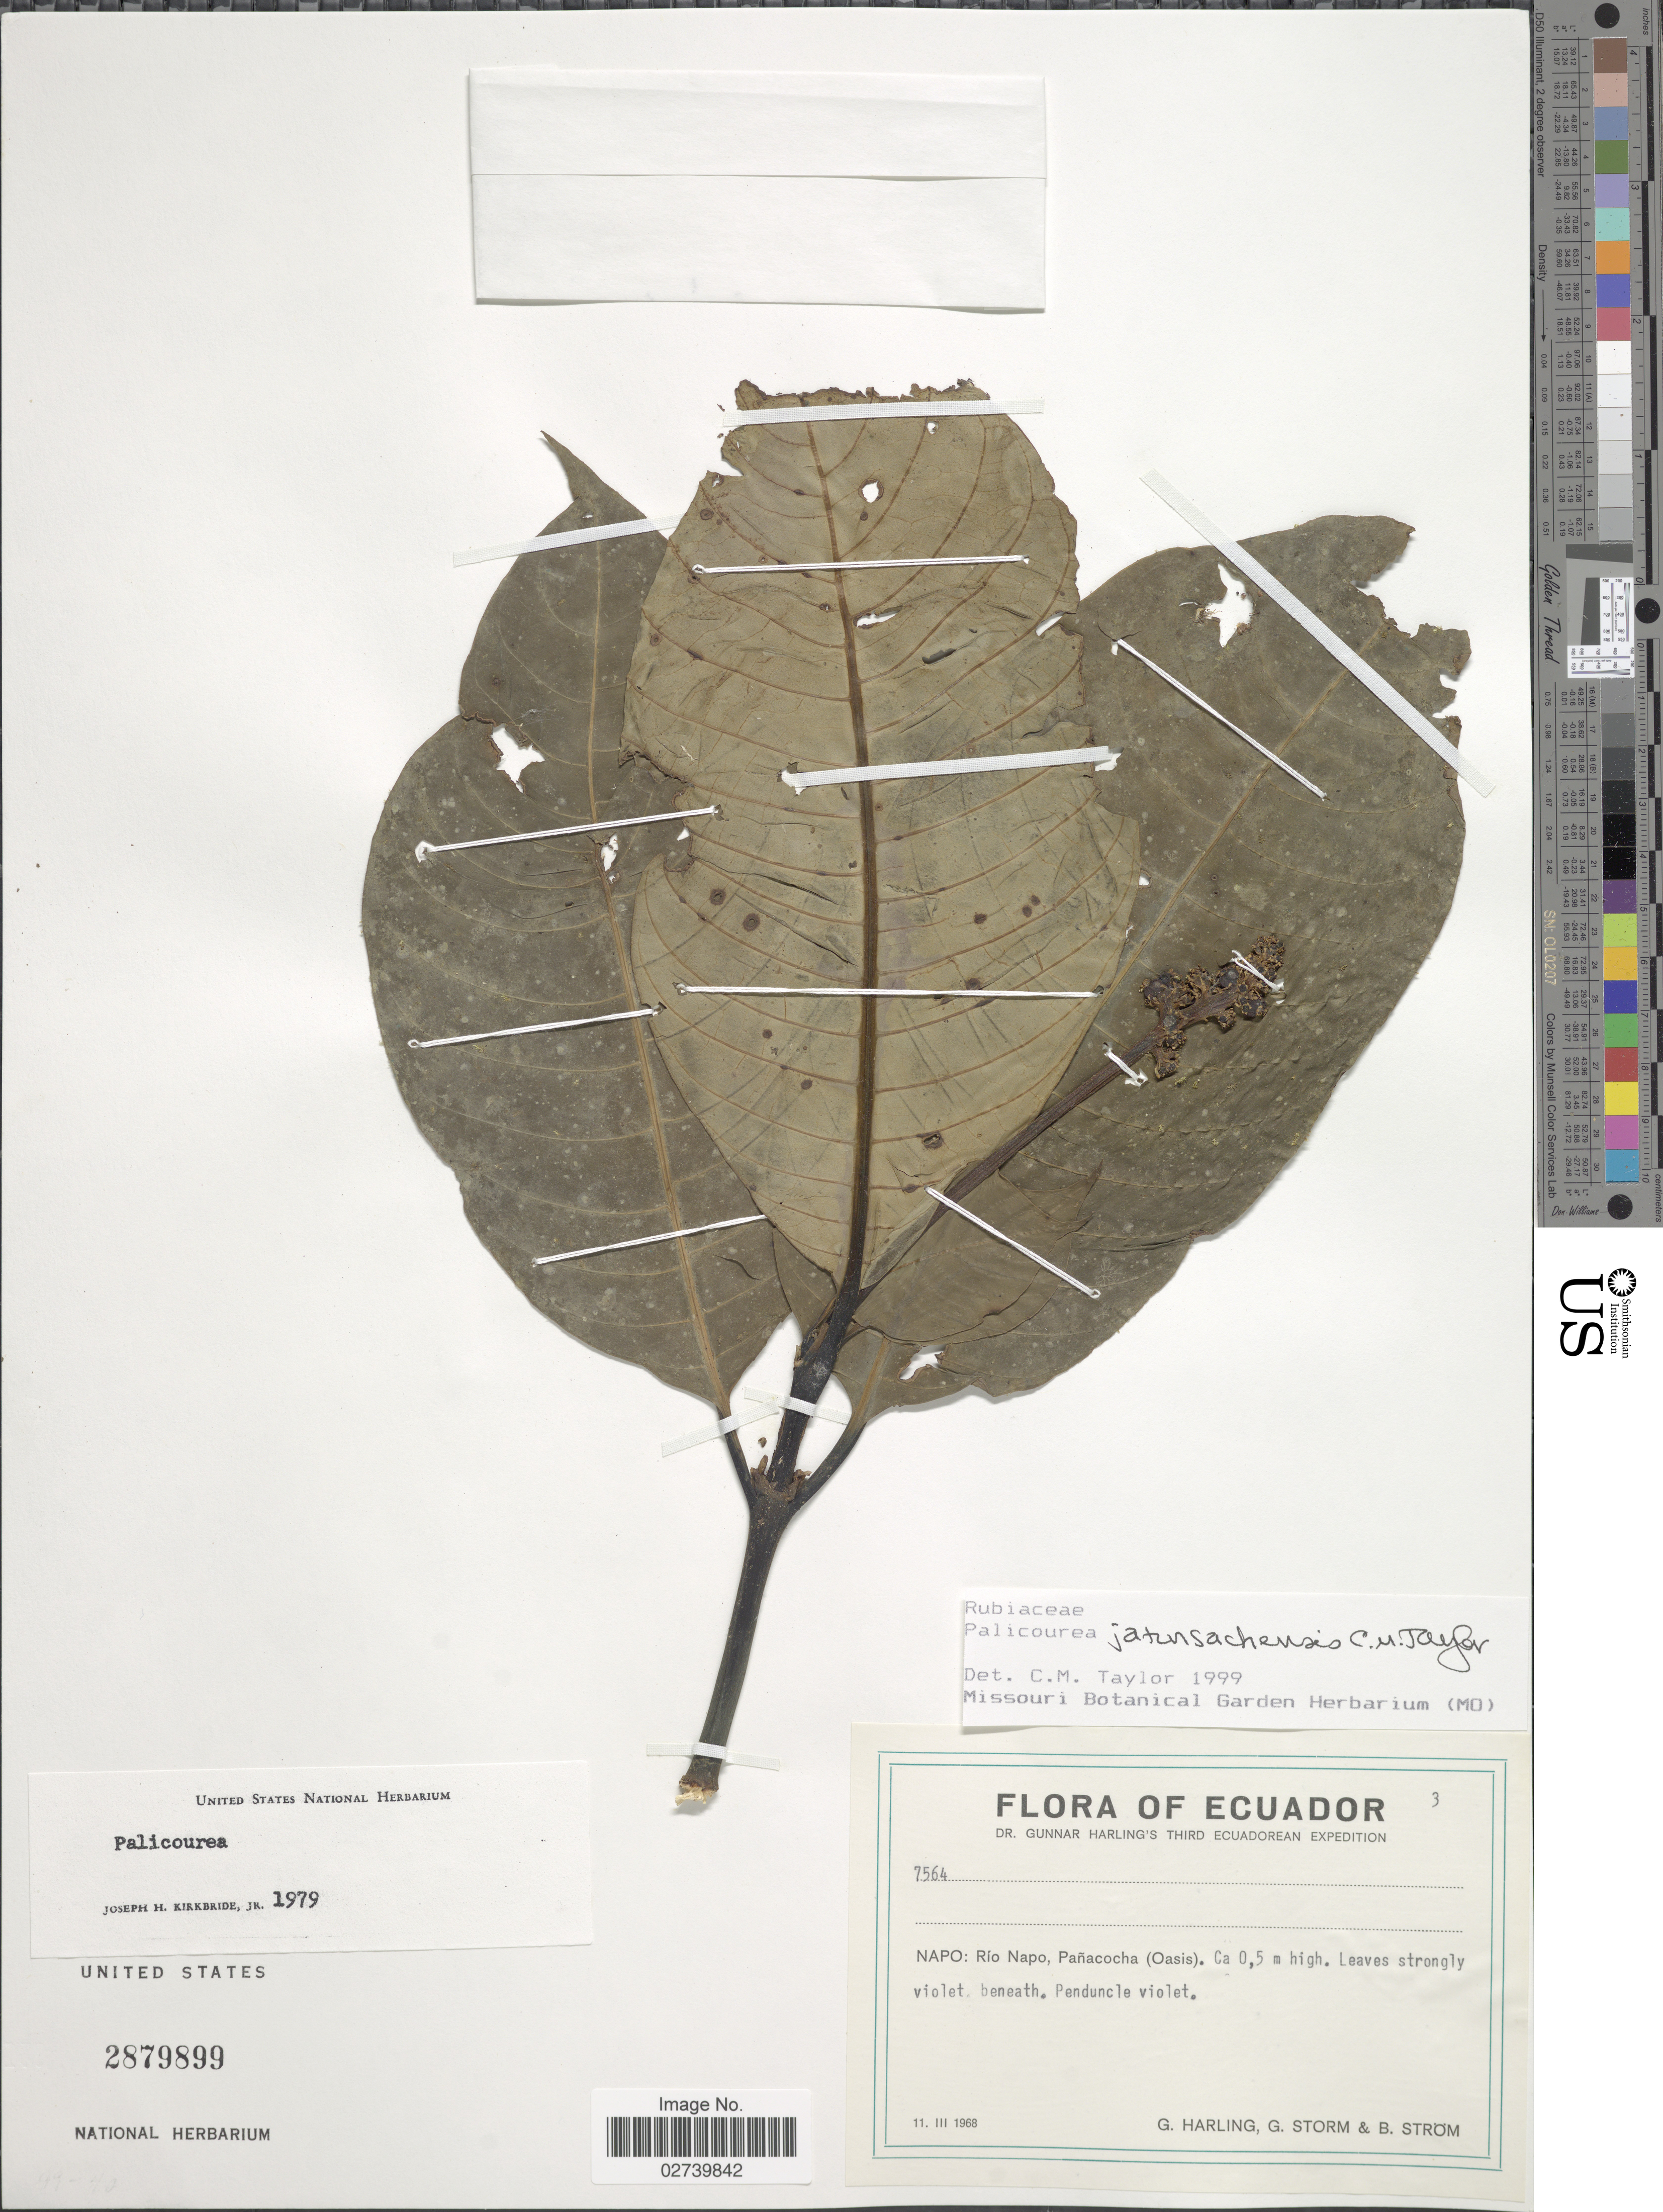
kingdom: Plantae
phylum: Tracheophyta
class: Magnoliopsida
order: Gentianales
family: Rubiaceae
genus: Palicourea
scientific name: Palicourea jatun-sachensis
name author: C.M. Taylor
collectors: G. Harling, G. Storm & B. Ström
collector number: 7564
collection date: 1968-03-11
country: Ecuador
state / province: Napo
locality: Rio Napo, Pañacocha (Oasis)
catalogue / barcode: US 2879899